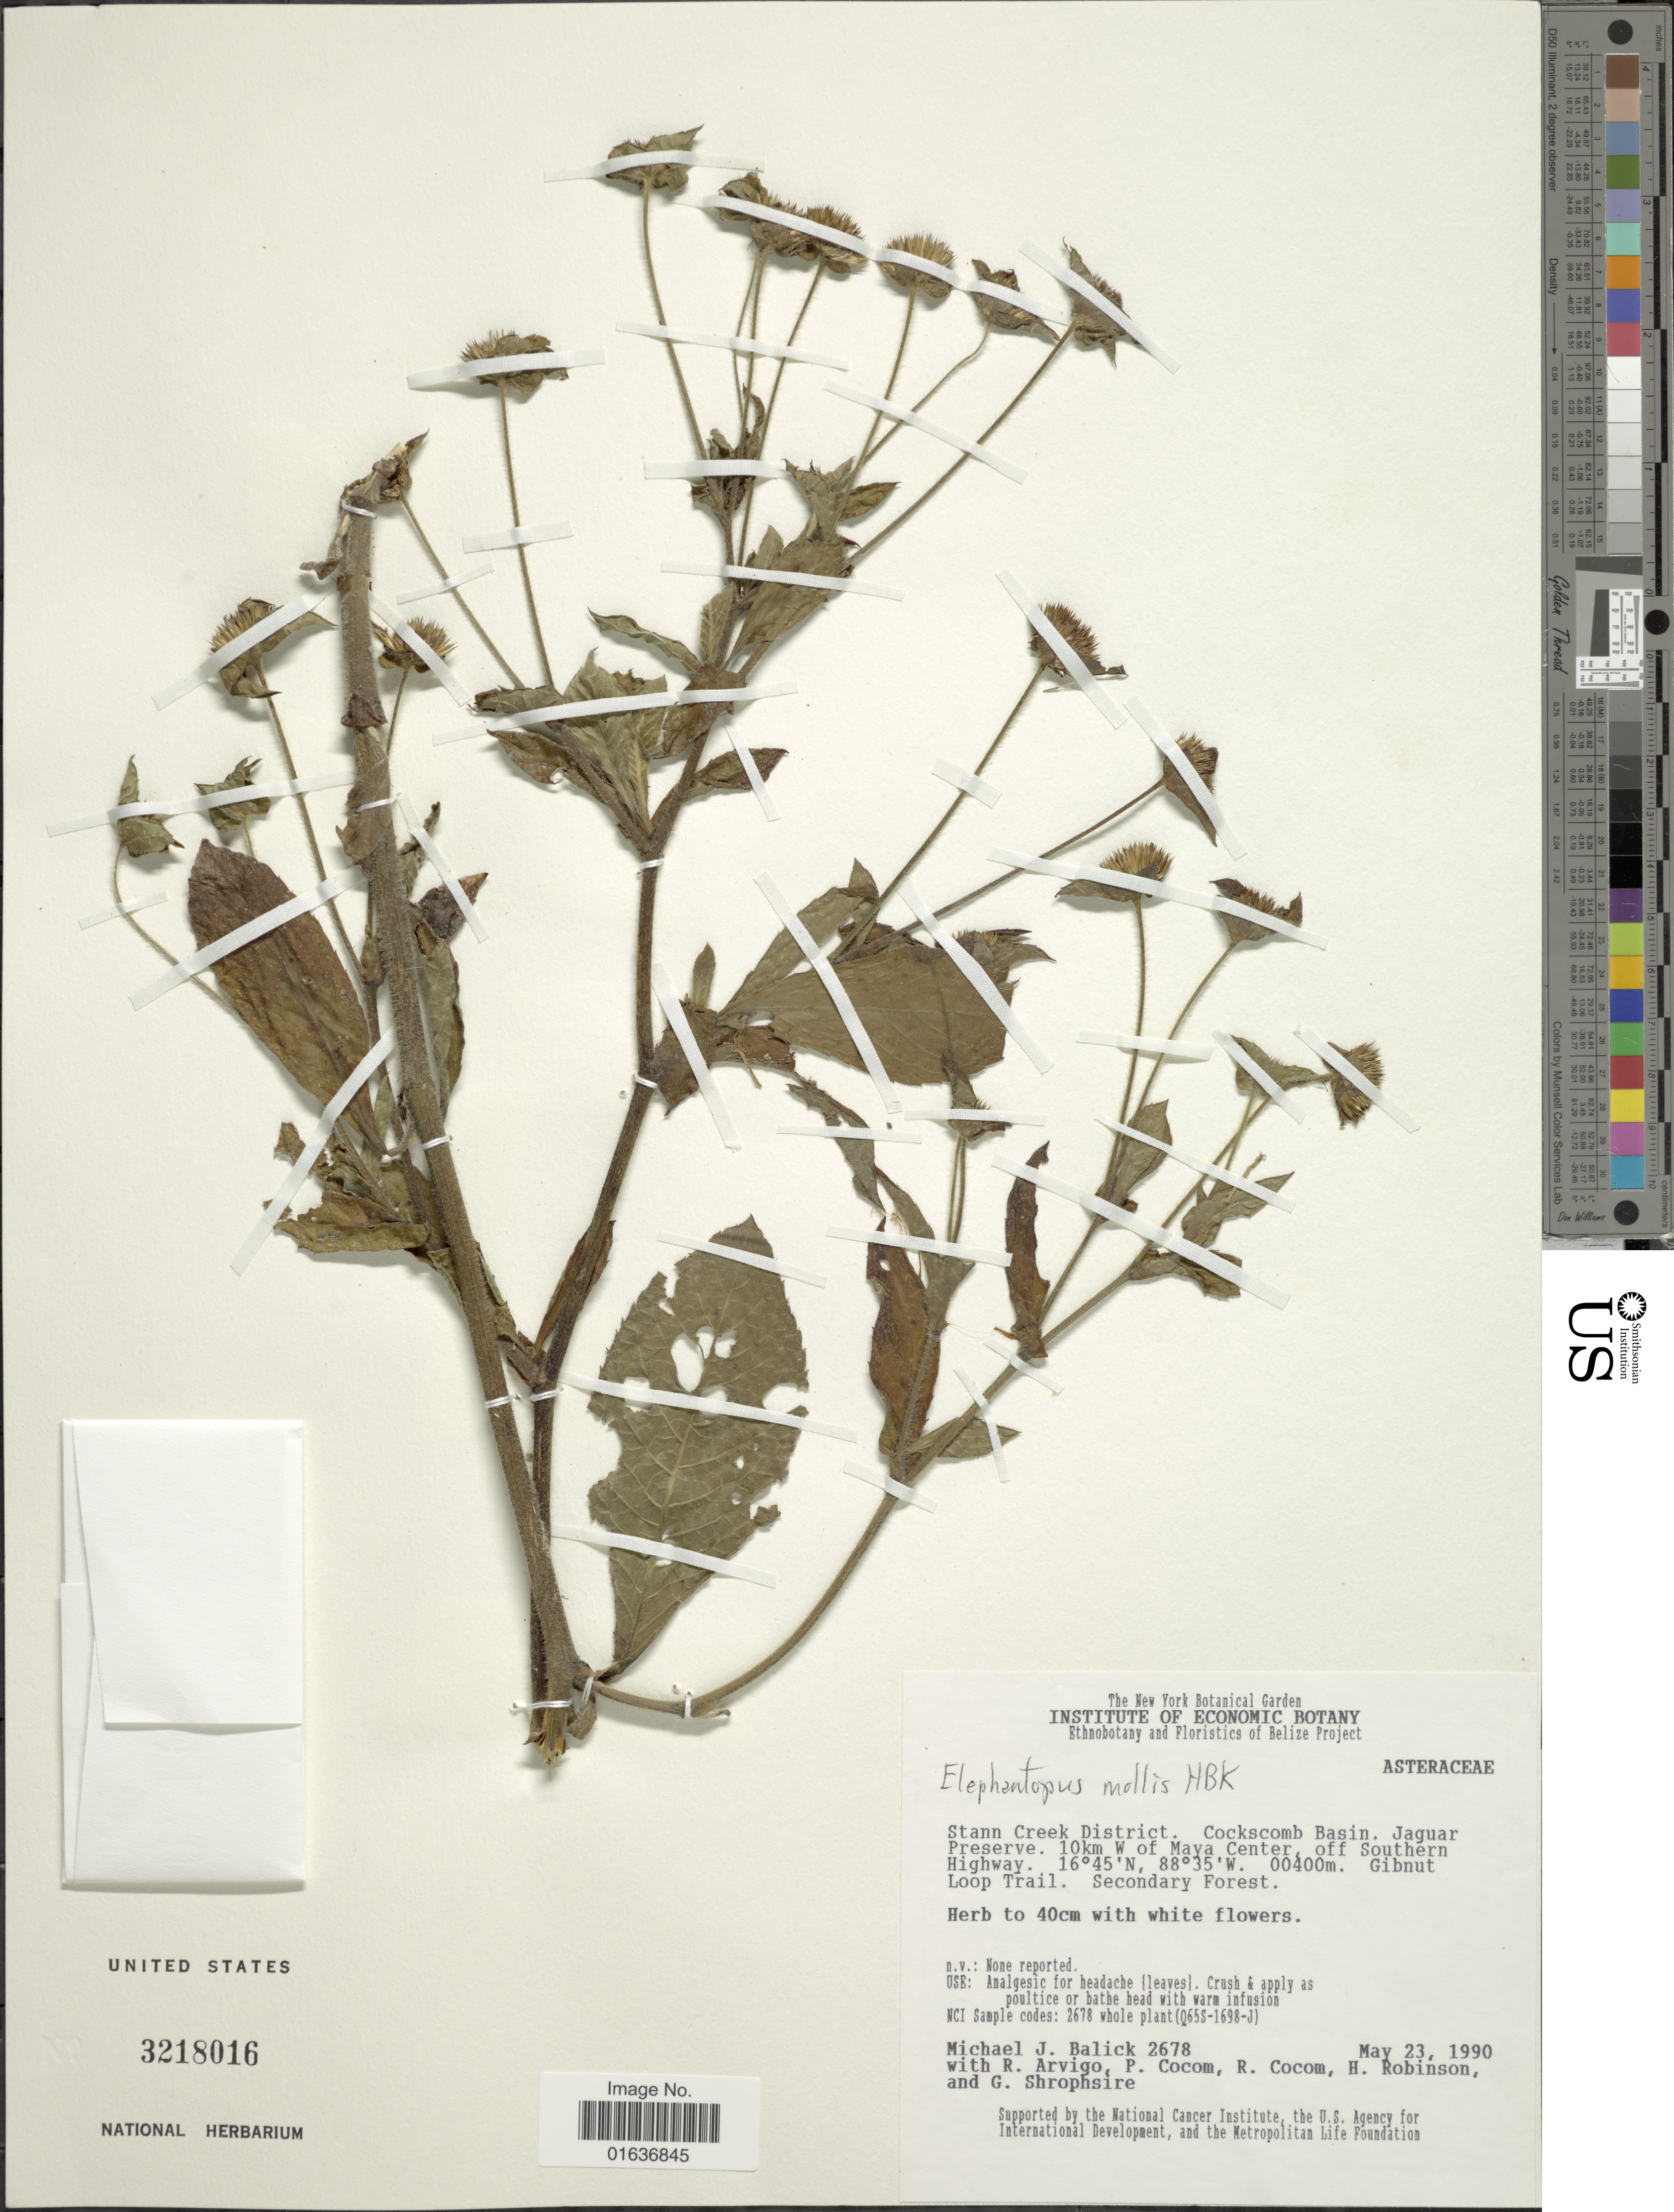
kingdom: Plantae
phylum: Tracheophyta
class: Magnoliopsida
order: Asterales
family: Asteraceae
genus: Elephantopus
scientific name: Elephantopus mollis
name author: Kunth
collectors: M. J. Balick, R. Arvigo, P. Cocom, R. Cocom & et al.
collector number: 2678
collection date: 1990-05-23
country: Belize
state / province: Stann Creek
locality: Stann Creek District, Cockscomb Basin, Jaguar Reserve, 10km W of Maya Center, off Southern Highway, Gibnut Loop Trail, Secondary Forest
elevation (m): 400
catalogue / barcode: US 3218016